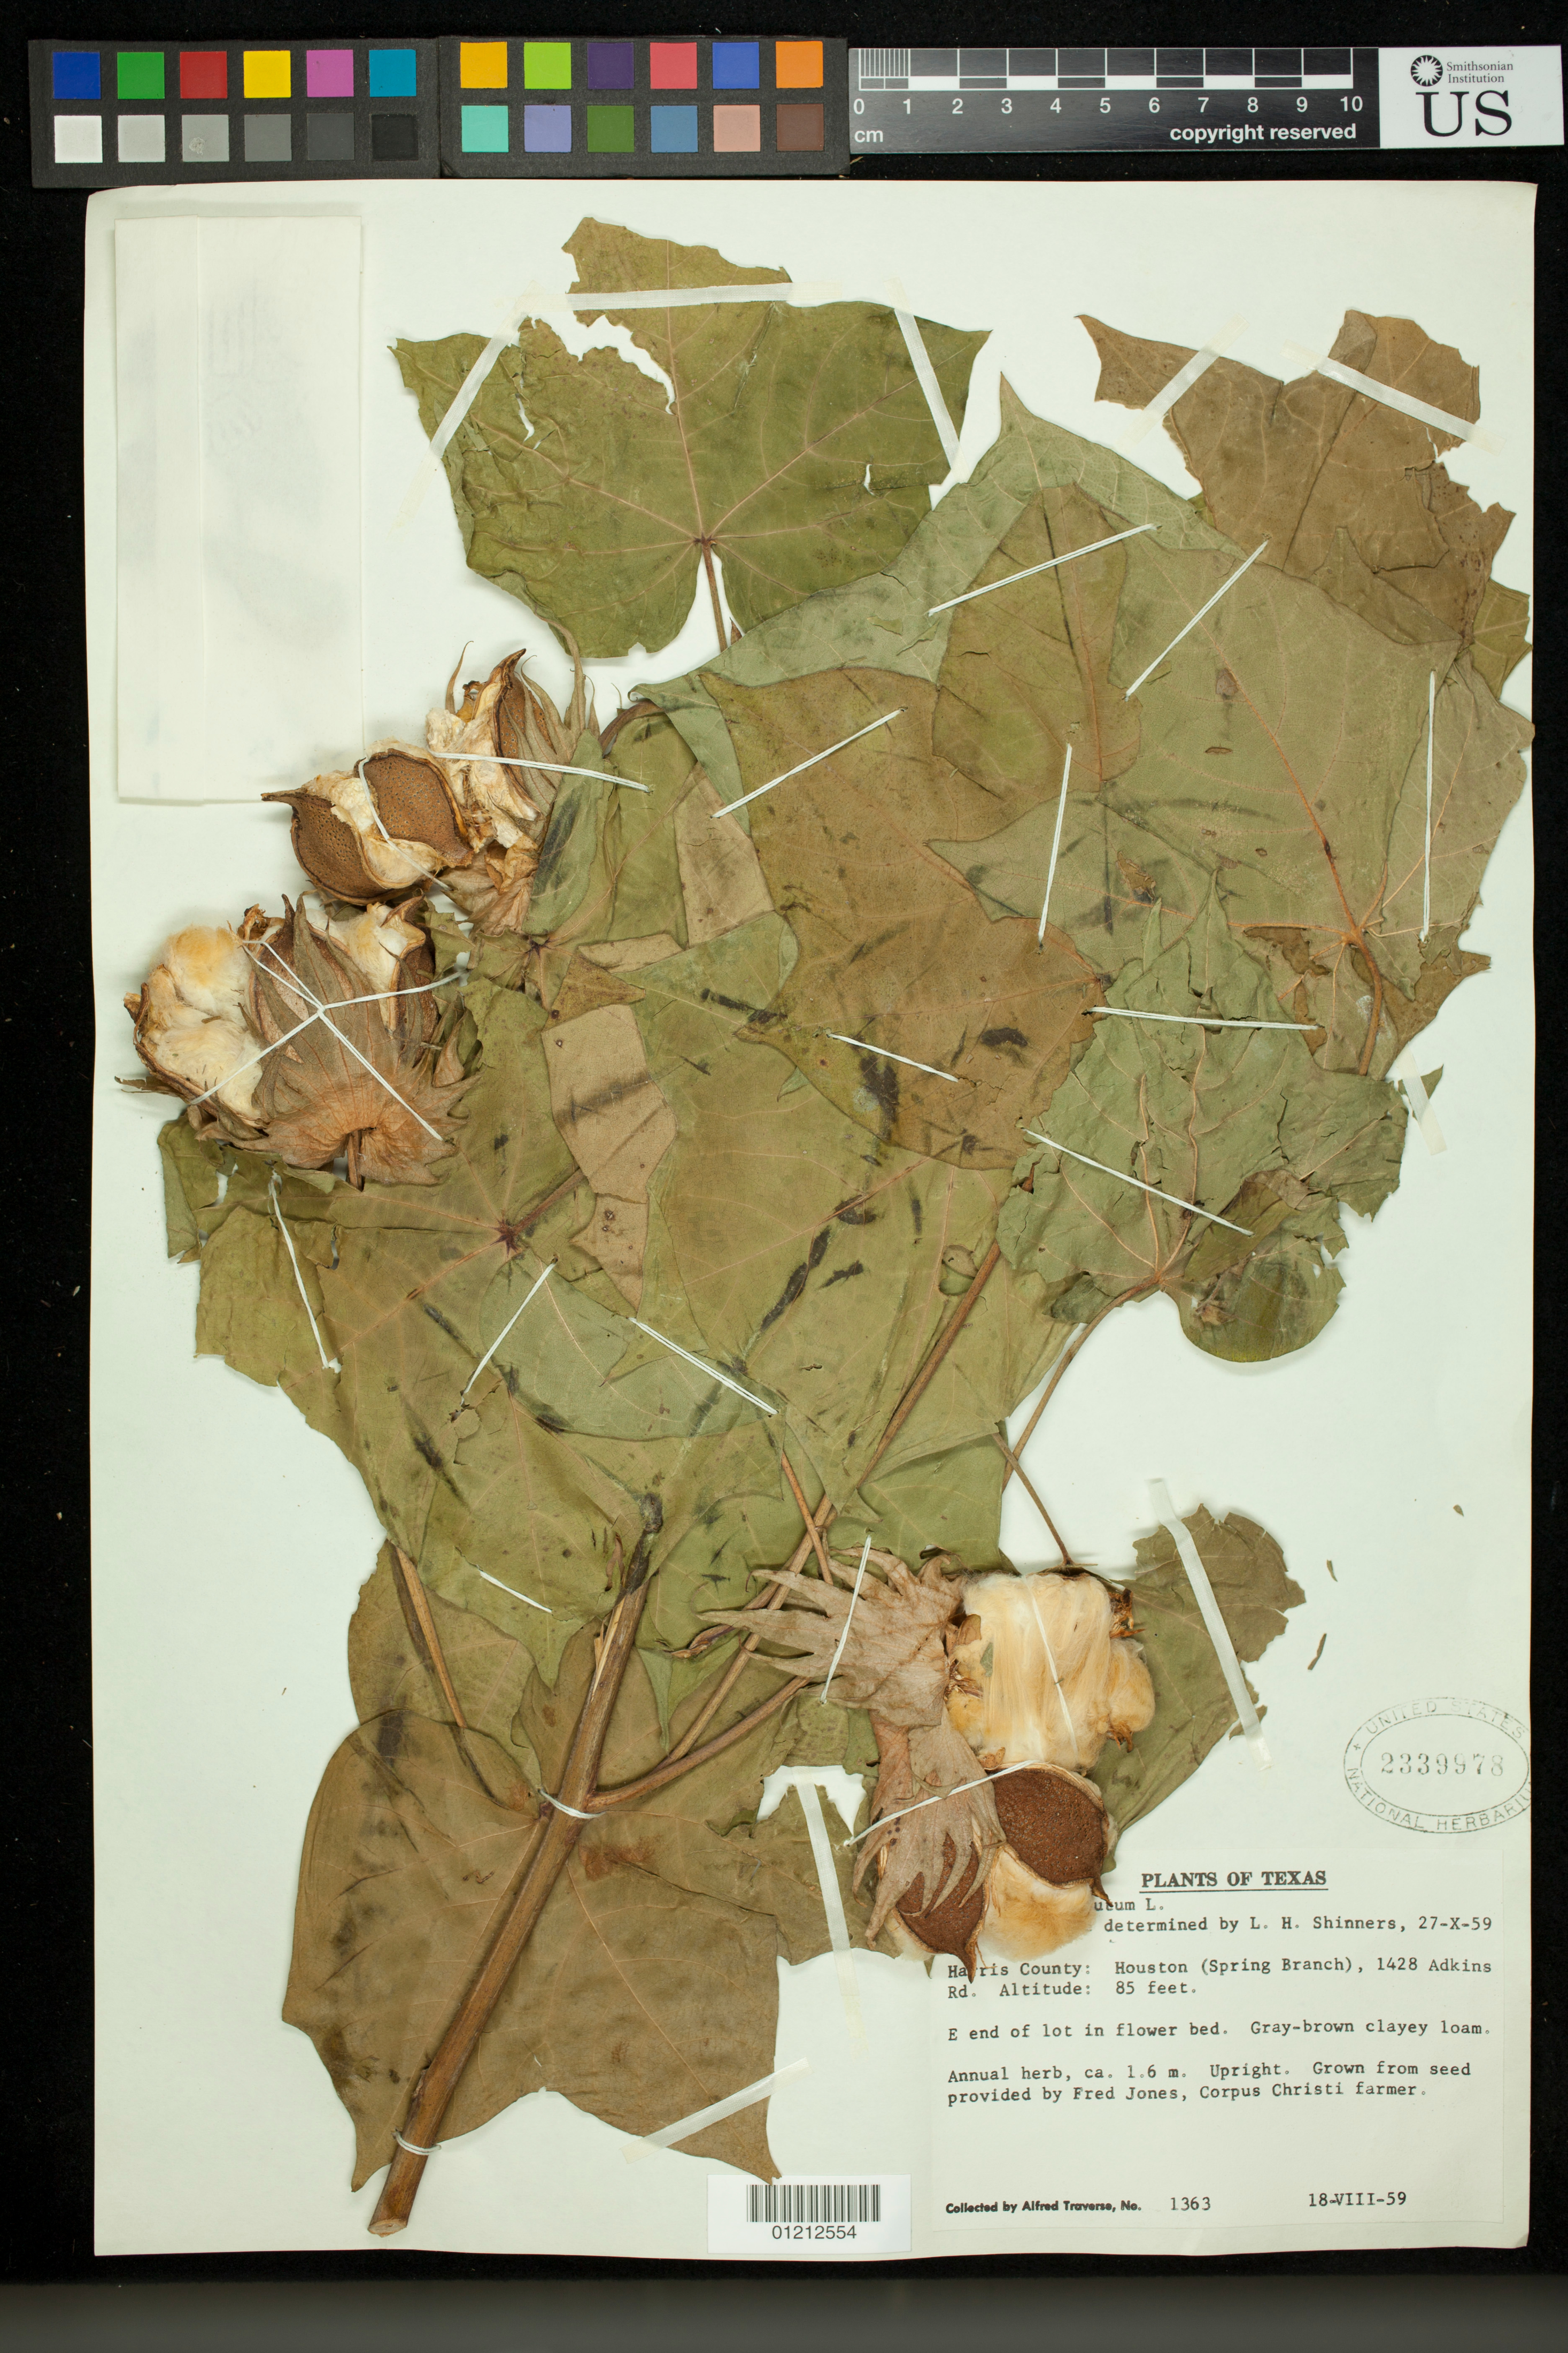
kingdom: Plantae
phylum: Tracheophyta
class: Magnoliopsida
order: Malvales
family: Malvaceae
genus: Gossypium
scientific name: Gossypium hirsutum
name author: L.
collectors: A. Traverse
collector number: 1363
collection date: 1959-08-18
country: United States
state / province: Texas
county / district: Harris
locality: Houston (Spring Branch), 1428 Adkins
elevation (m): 26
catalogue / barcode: US 2339978